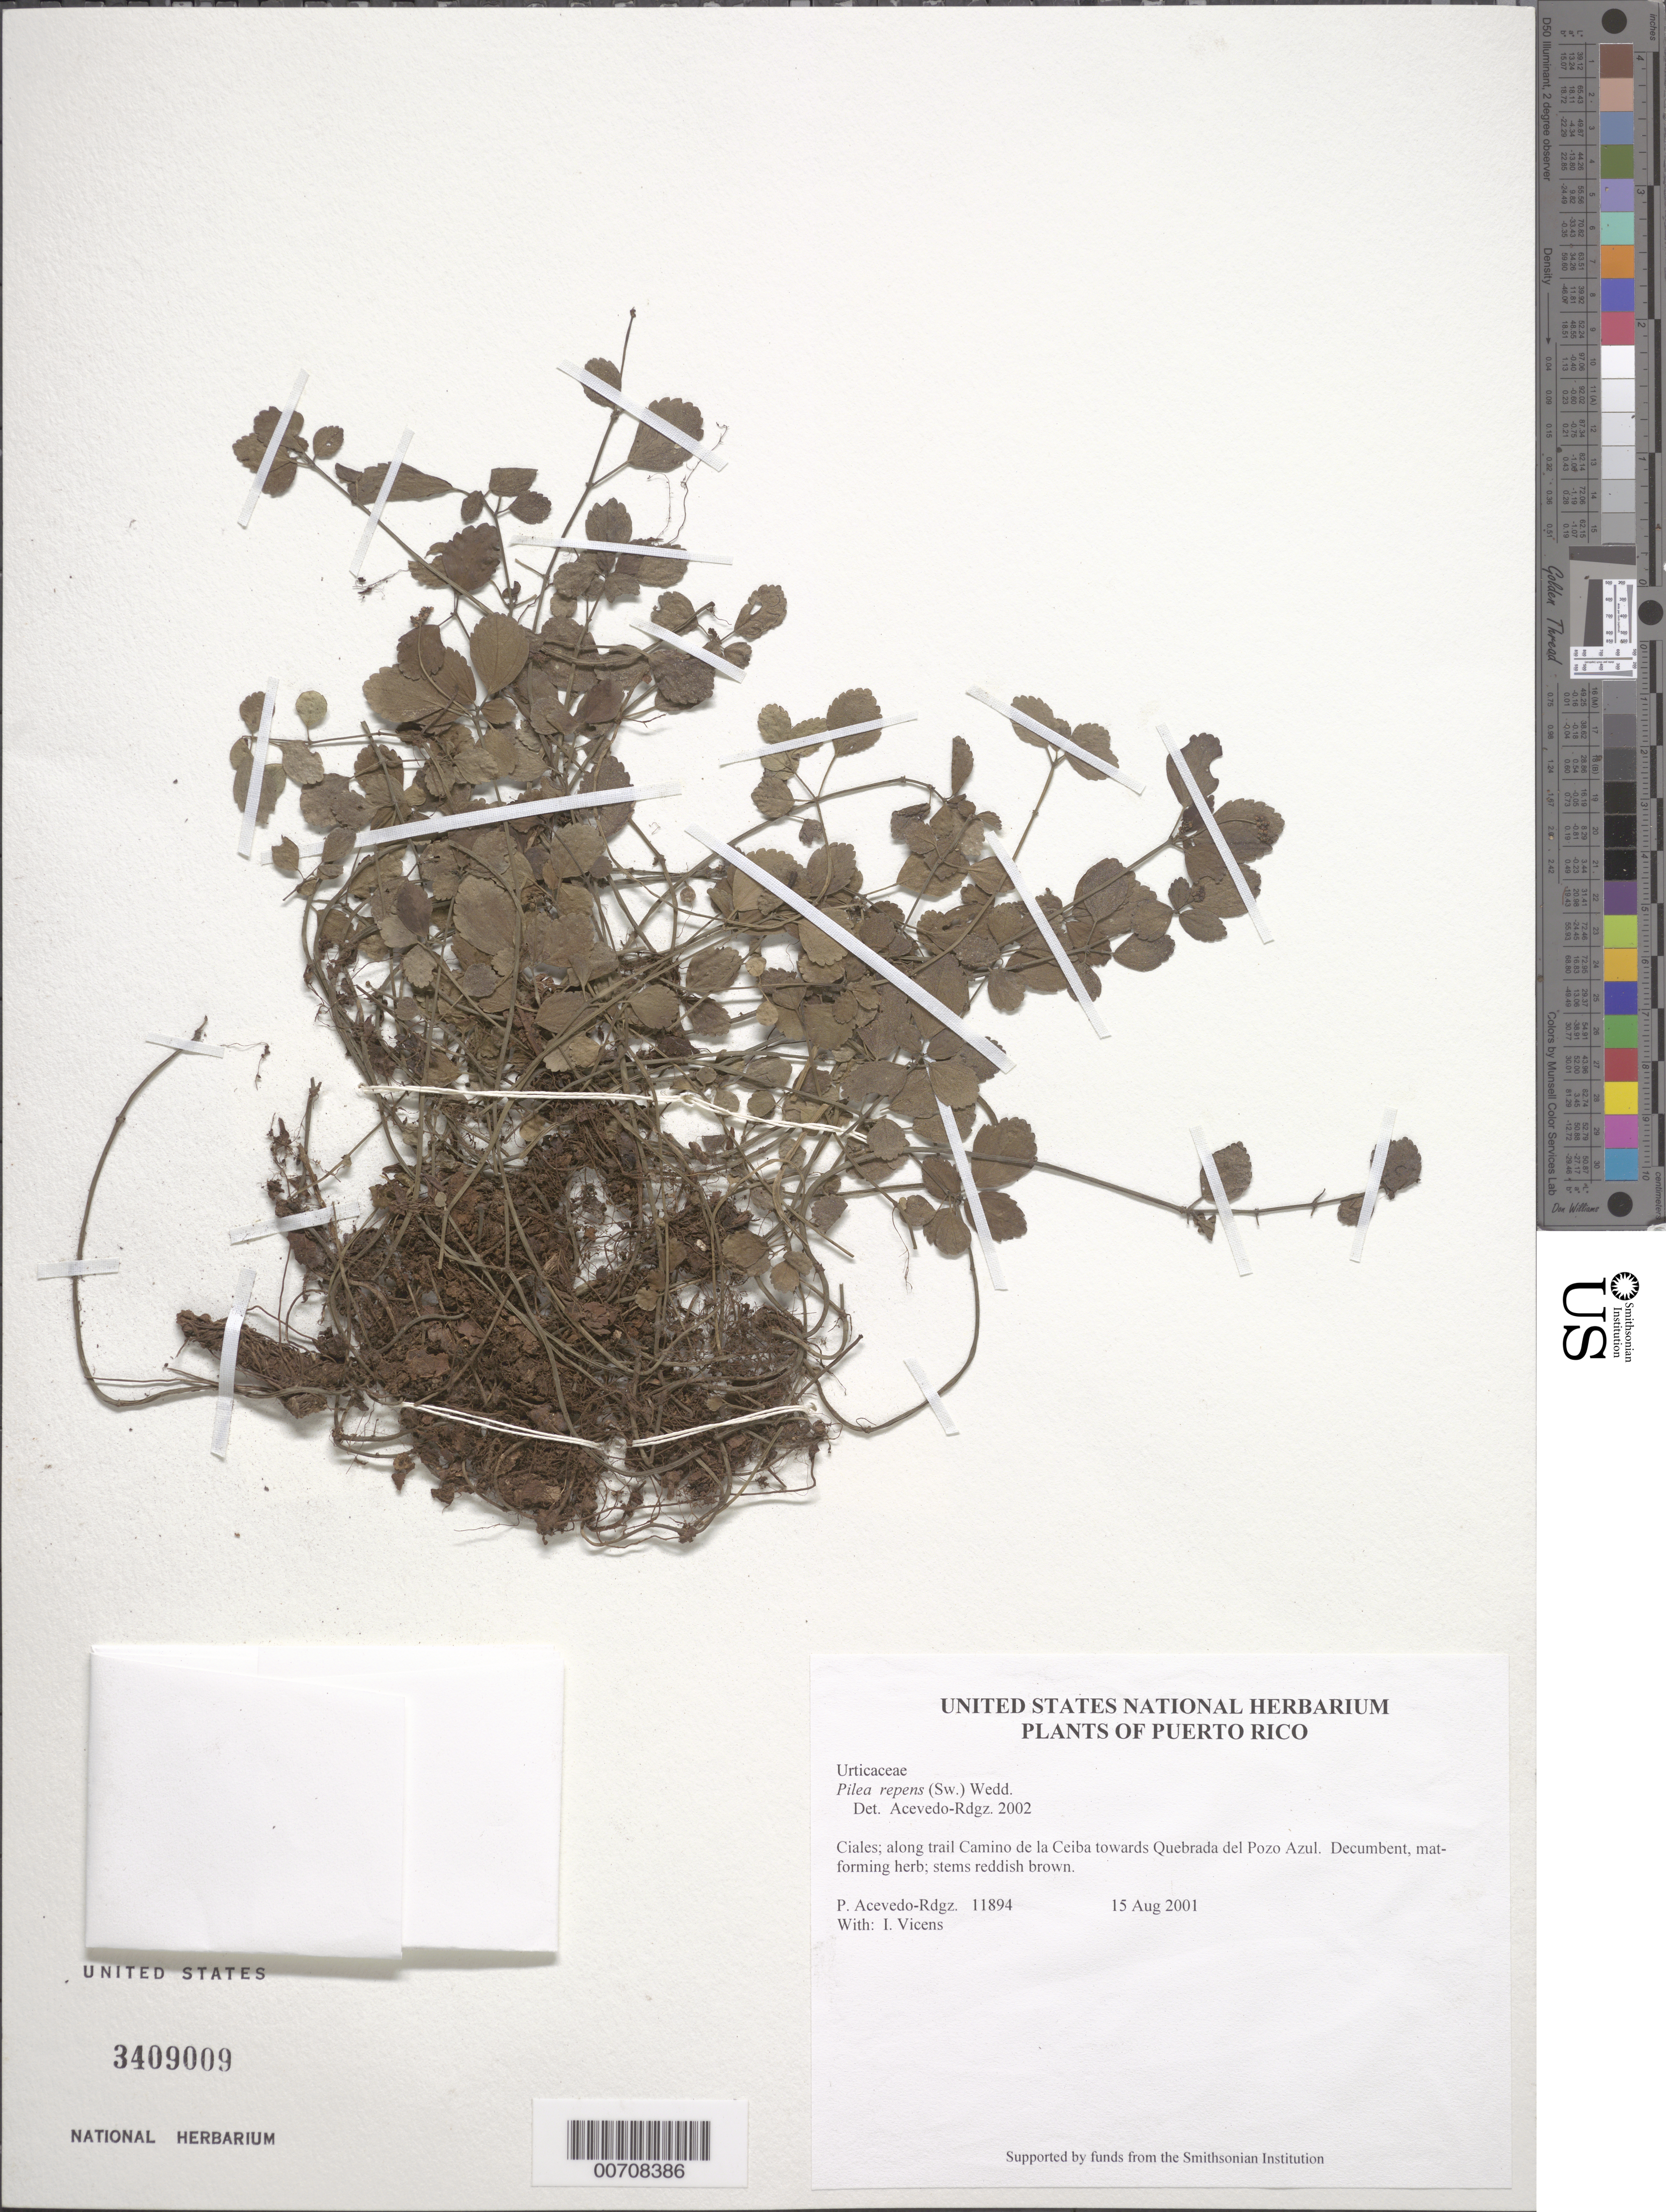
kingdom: Plantae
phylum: Tracheophyta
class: Magnoliopsida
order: Rosales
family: Urticaceae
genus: Pilea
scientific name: Pilea repens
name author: (Sw.) Wedd.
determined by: Acevedo-Rodríguez, P., (BOT), Smithsonian Institution - National Museum of Natural History (UNITED STATES)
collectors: P. Acevedo-Rodr. & I. Vicens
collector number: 11894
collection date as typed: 15 Aug 2001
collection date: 2001-08-15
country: Puerto Rico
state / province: Ciales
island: Puerto Rico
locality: Ciales; along trail Camino de la Ceiba towards Quebrada del Pozo Azul.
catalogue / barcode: US 3409009